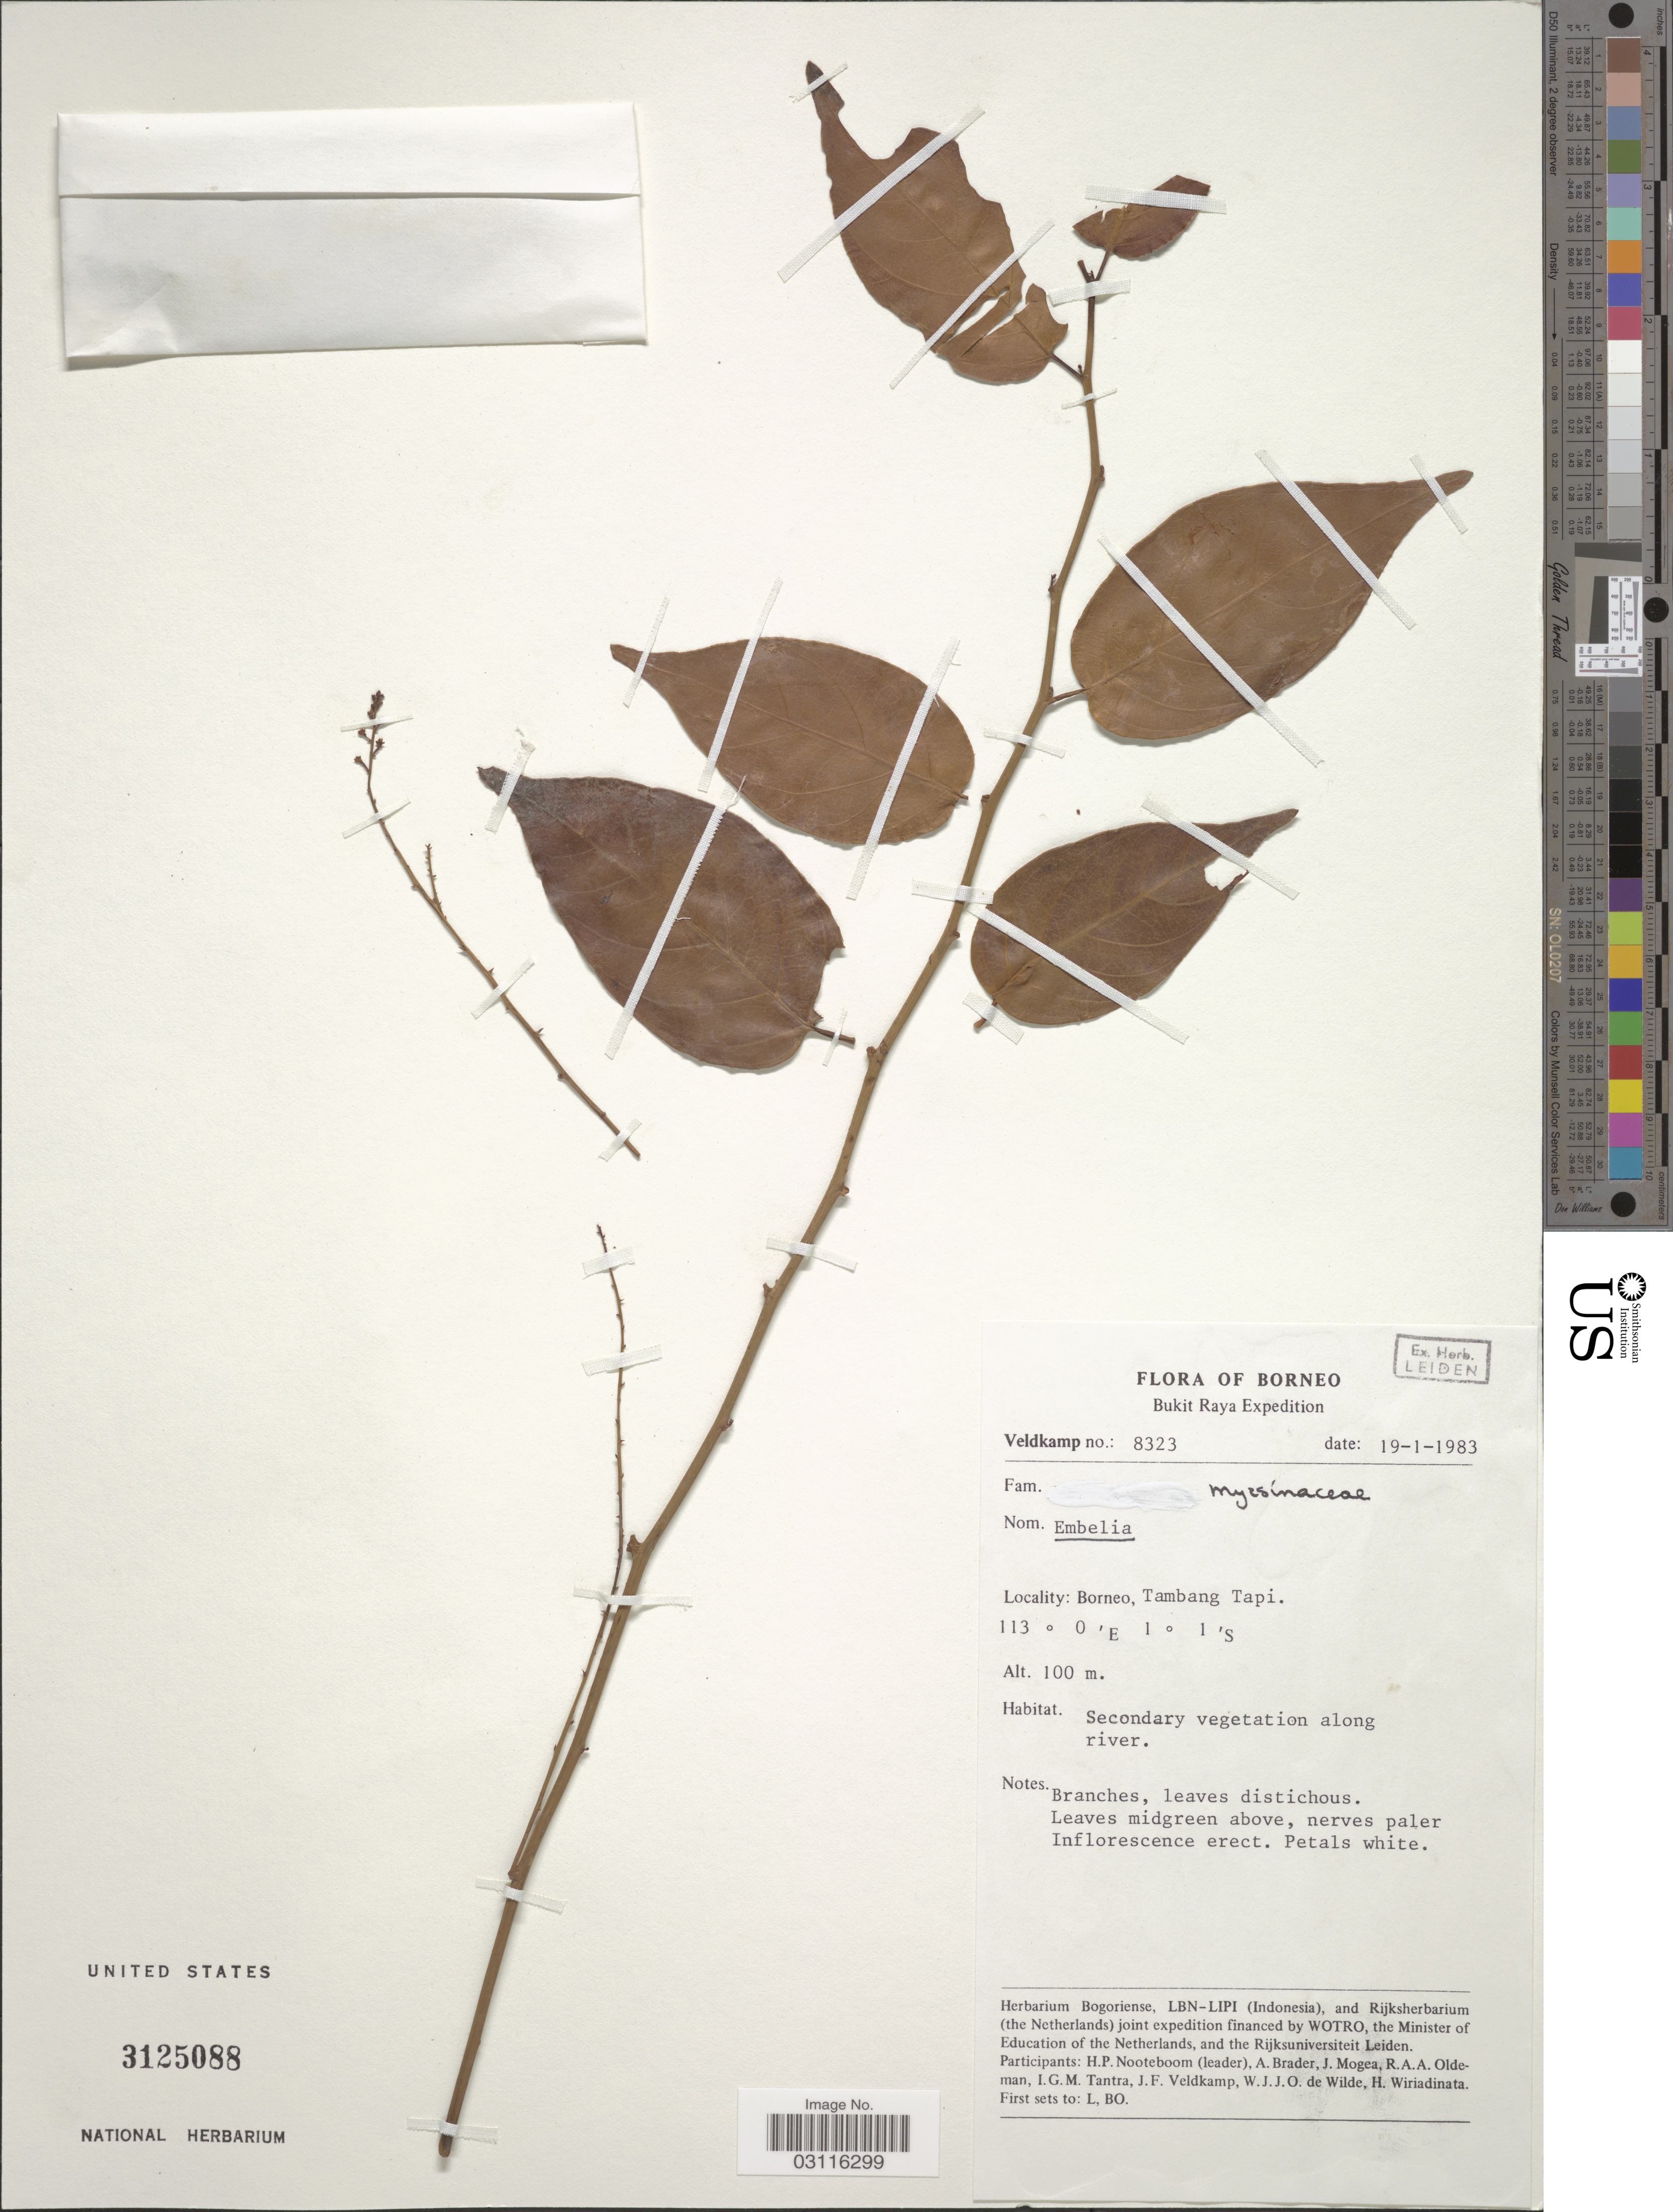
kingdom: Plantae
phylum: Tracheophyta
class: Magnoliopsida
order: Ericales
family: Primulaceae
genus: Embelia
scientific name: Embelia sp.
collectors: J. F. Veldkamp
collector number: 8323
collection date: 1983-01-19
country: Indonesia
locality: Borneo. Bukit Raya. Borneo, Tambang Tapi.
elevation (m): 100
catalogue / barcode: US 3125088